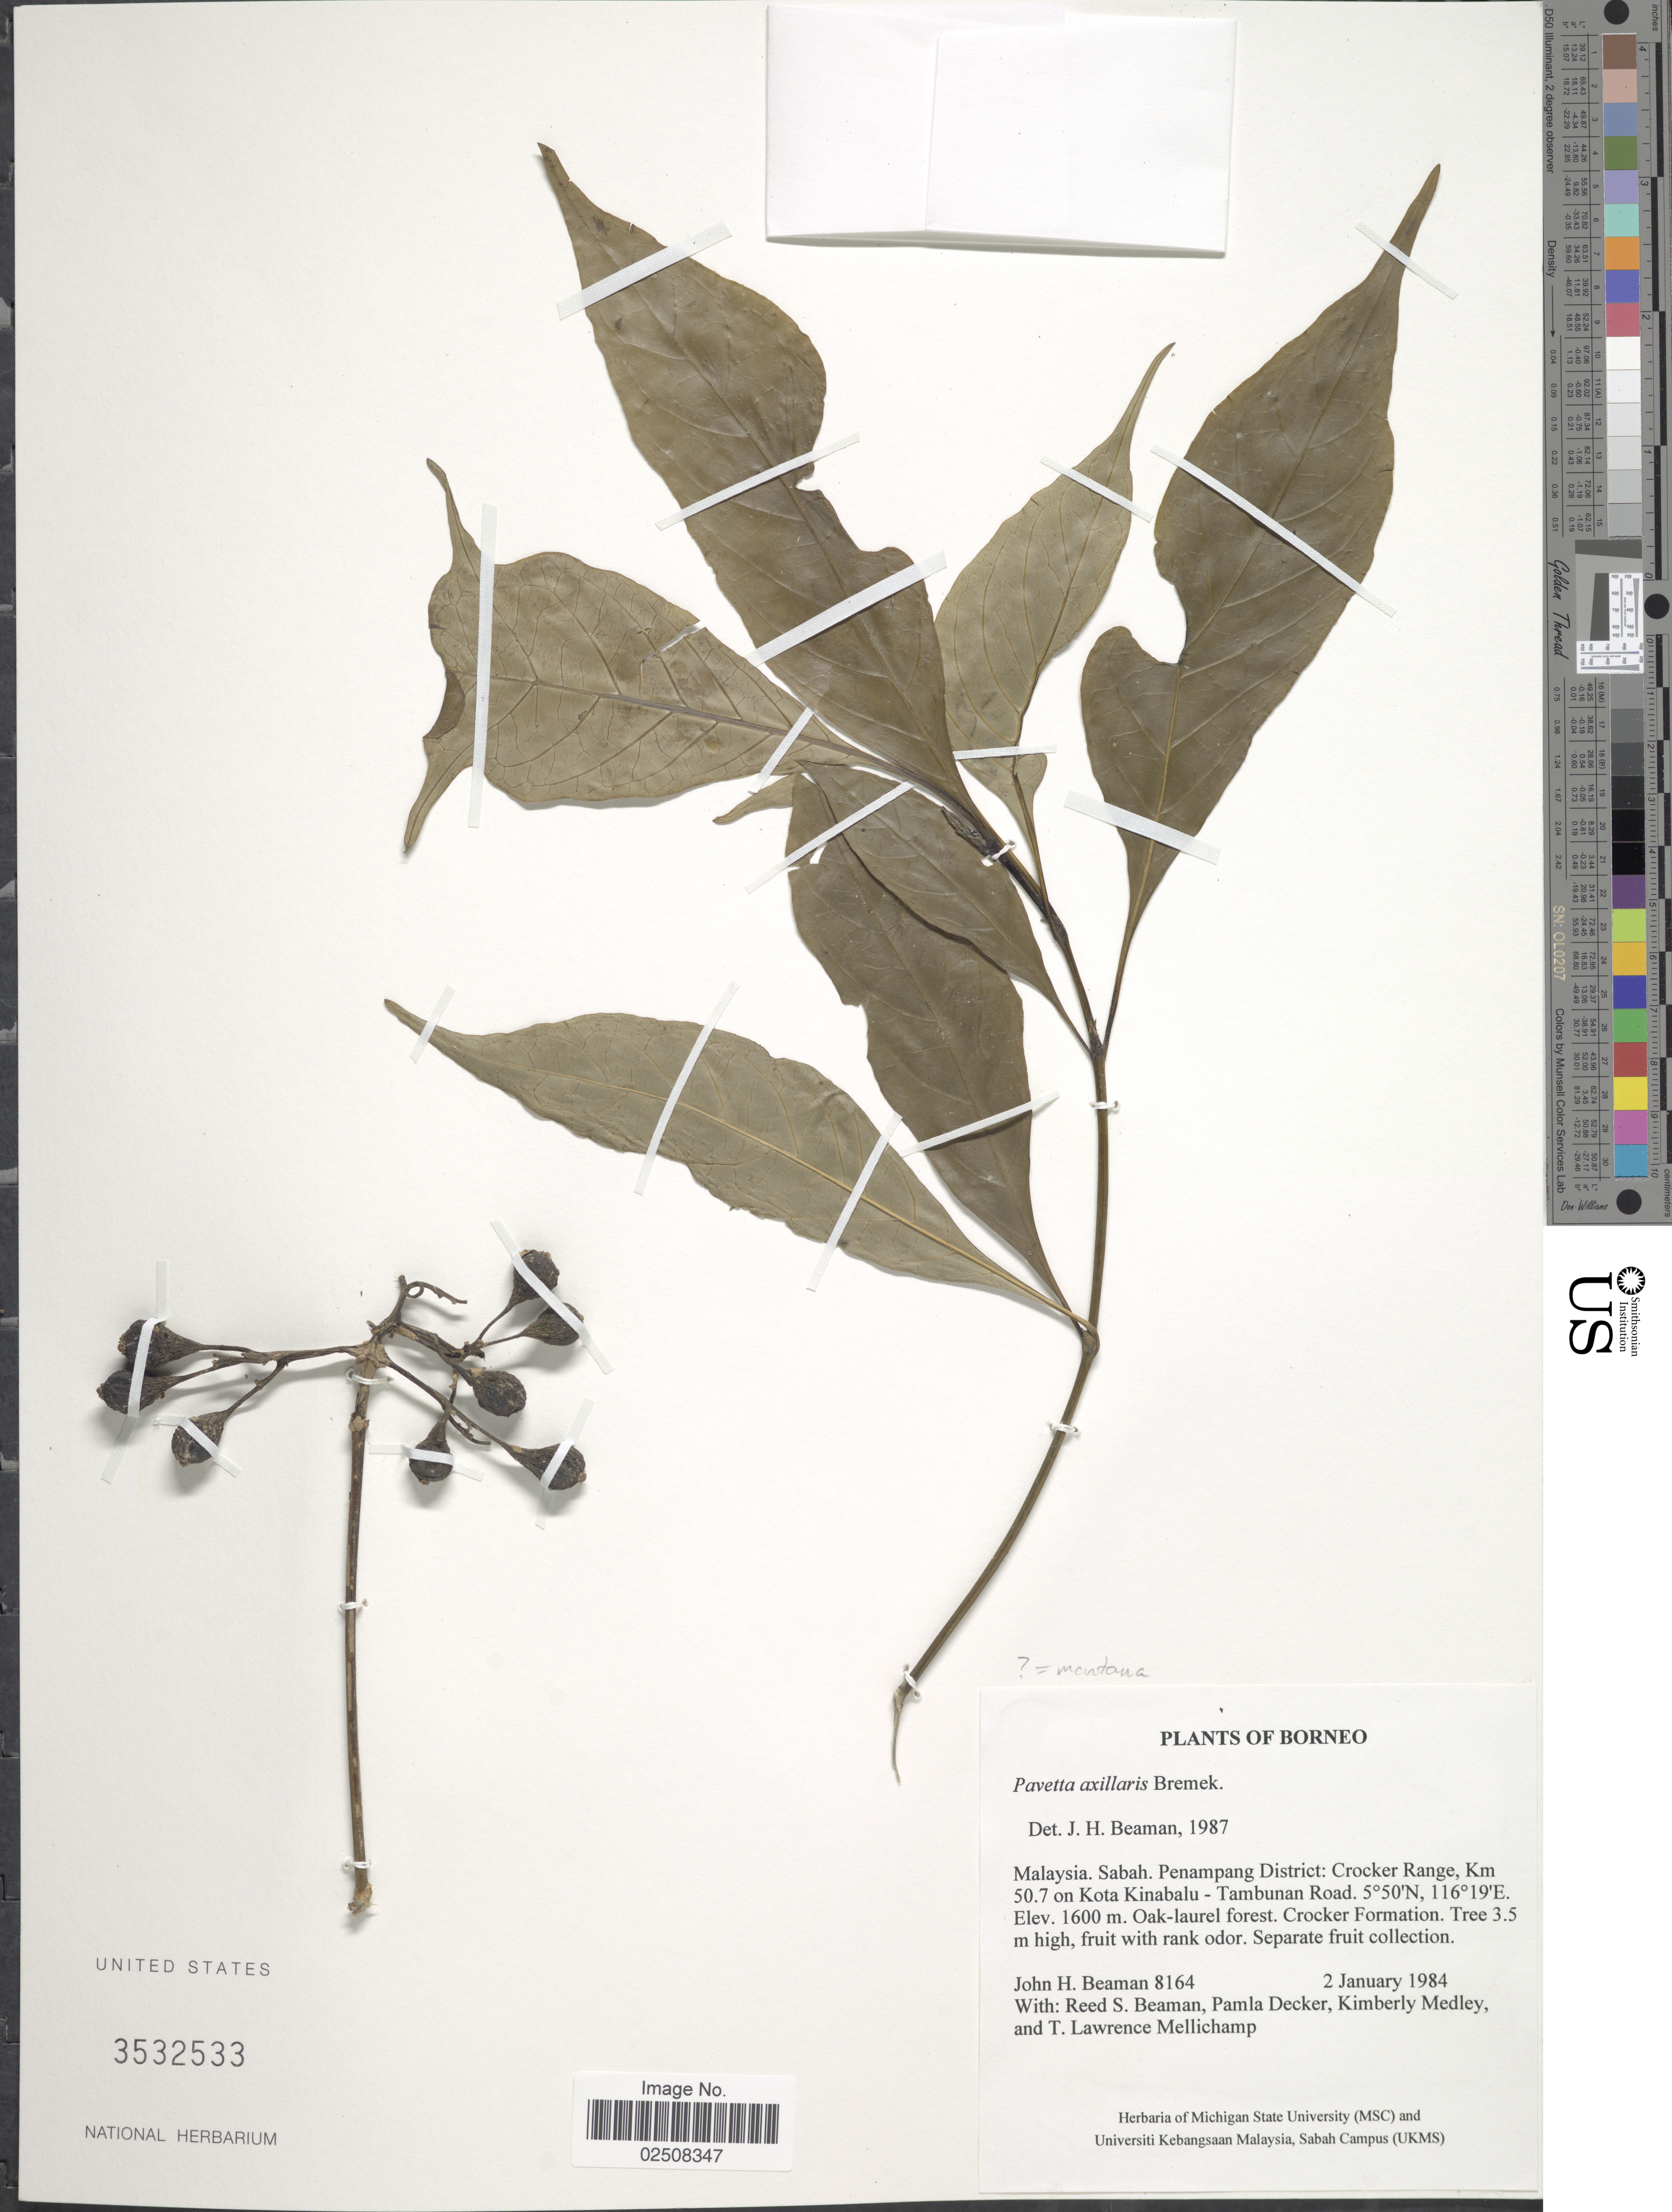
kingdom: Plantae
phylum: Tracheophyta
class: Magnoliopsida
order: Gentianales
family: Rubiaceae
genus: Pavetta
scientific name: Pavetta axillaris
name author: Bremek.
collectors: J. H. Beaman, R. S. Beaman, P. Decker, K. Medley & T. L. Mellichamp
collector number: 8164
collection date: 1984-01-02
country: Malaysia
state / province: Sabah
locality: Borneo, Penampang District: Crocker Range, Km 50.7 on Kota Kinabalu - Tambunan Road. Oak-laurel forest. Crocker Formation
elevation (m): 1600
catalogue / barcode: US 3532533